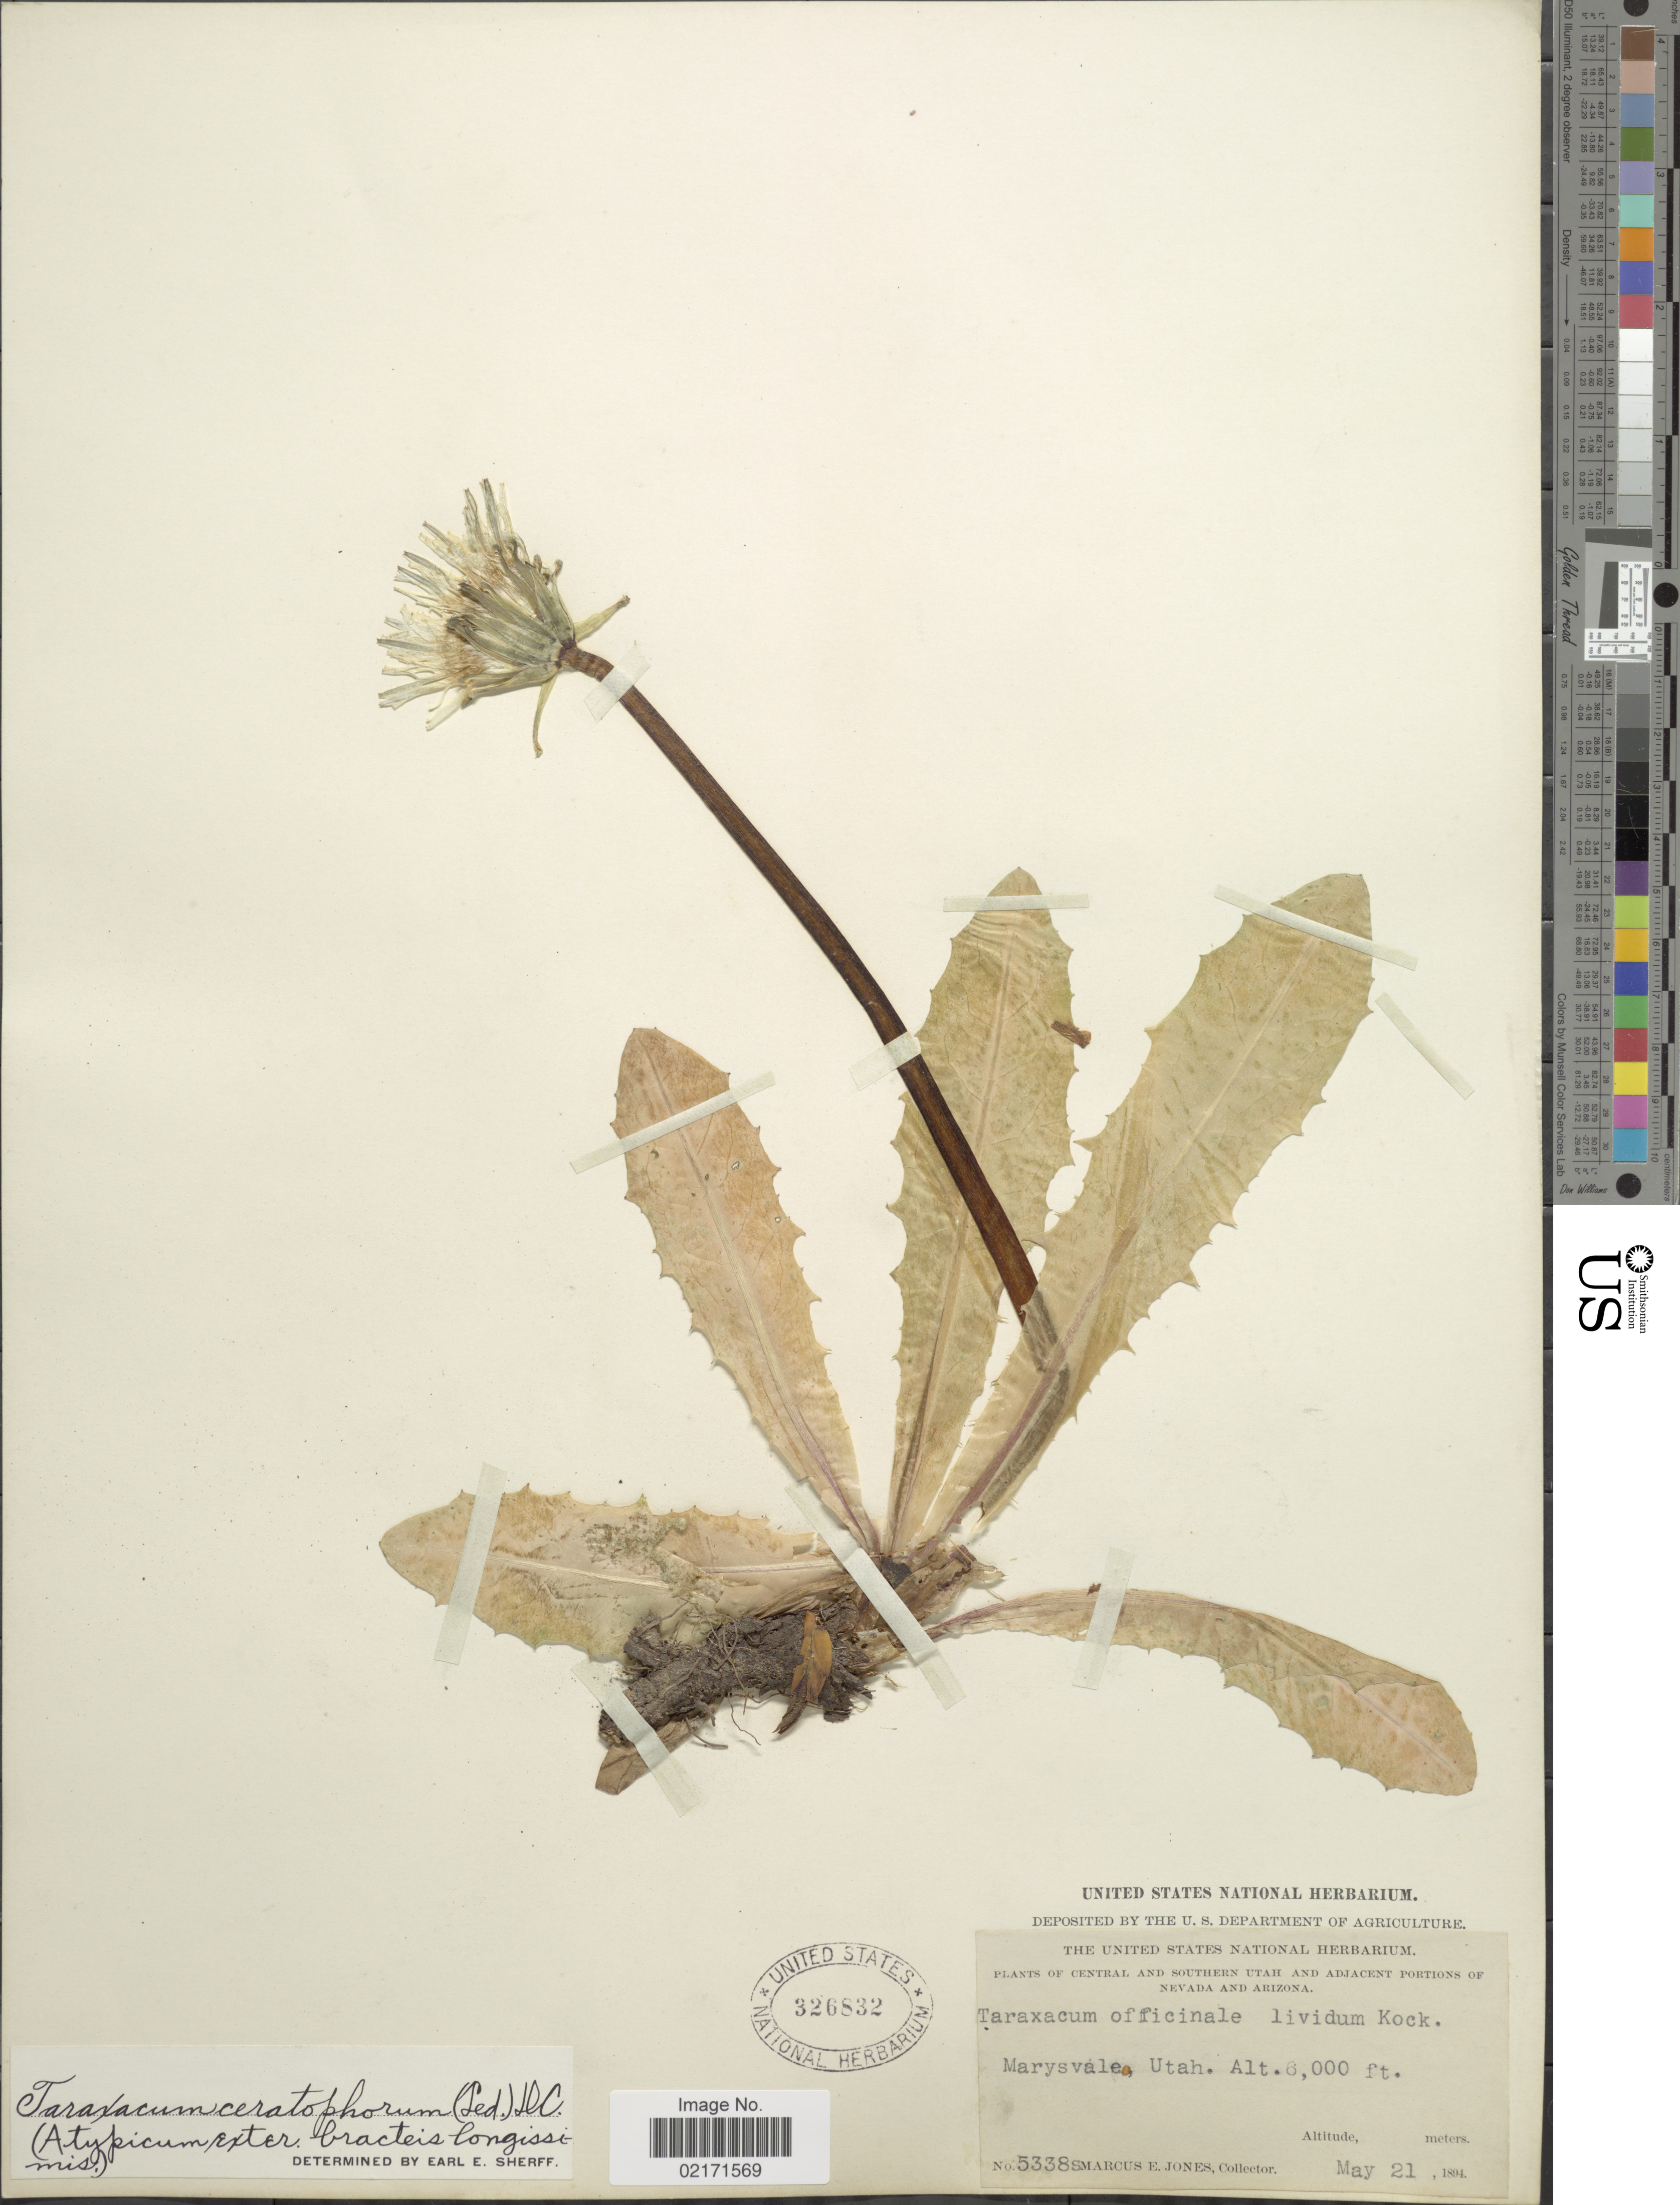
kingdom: Plantae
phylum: Tracheophyta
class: Magnoliopsida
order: Asterales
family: Asteraceae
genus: Taraxacum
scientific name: Taraxacum ceratophorum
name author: (Ledeb.) DC.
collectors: M. E. Jones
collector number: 5338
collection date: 1894-05-21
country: United States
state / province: Utah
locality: Central and Southern Utah and Adjacent Portions of Nevada and Arizona, Marysvale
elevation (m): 1829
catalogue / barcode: US 326832